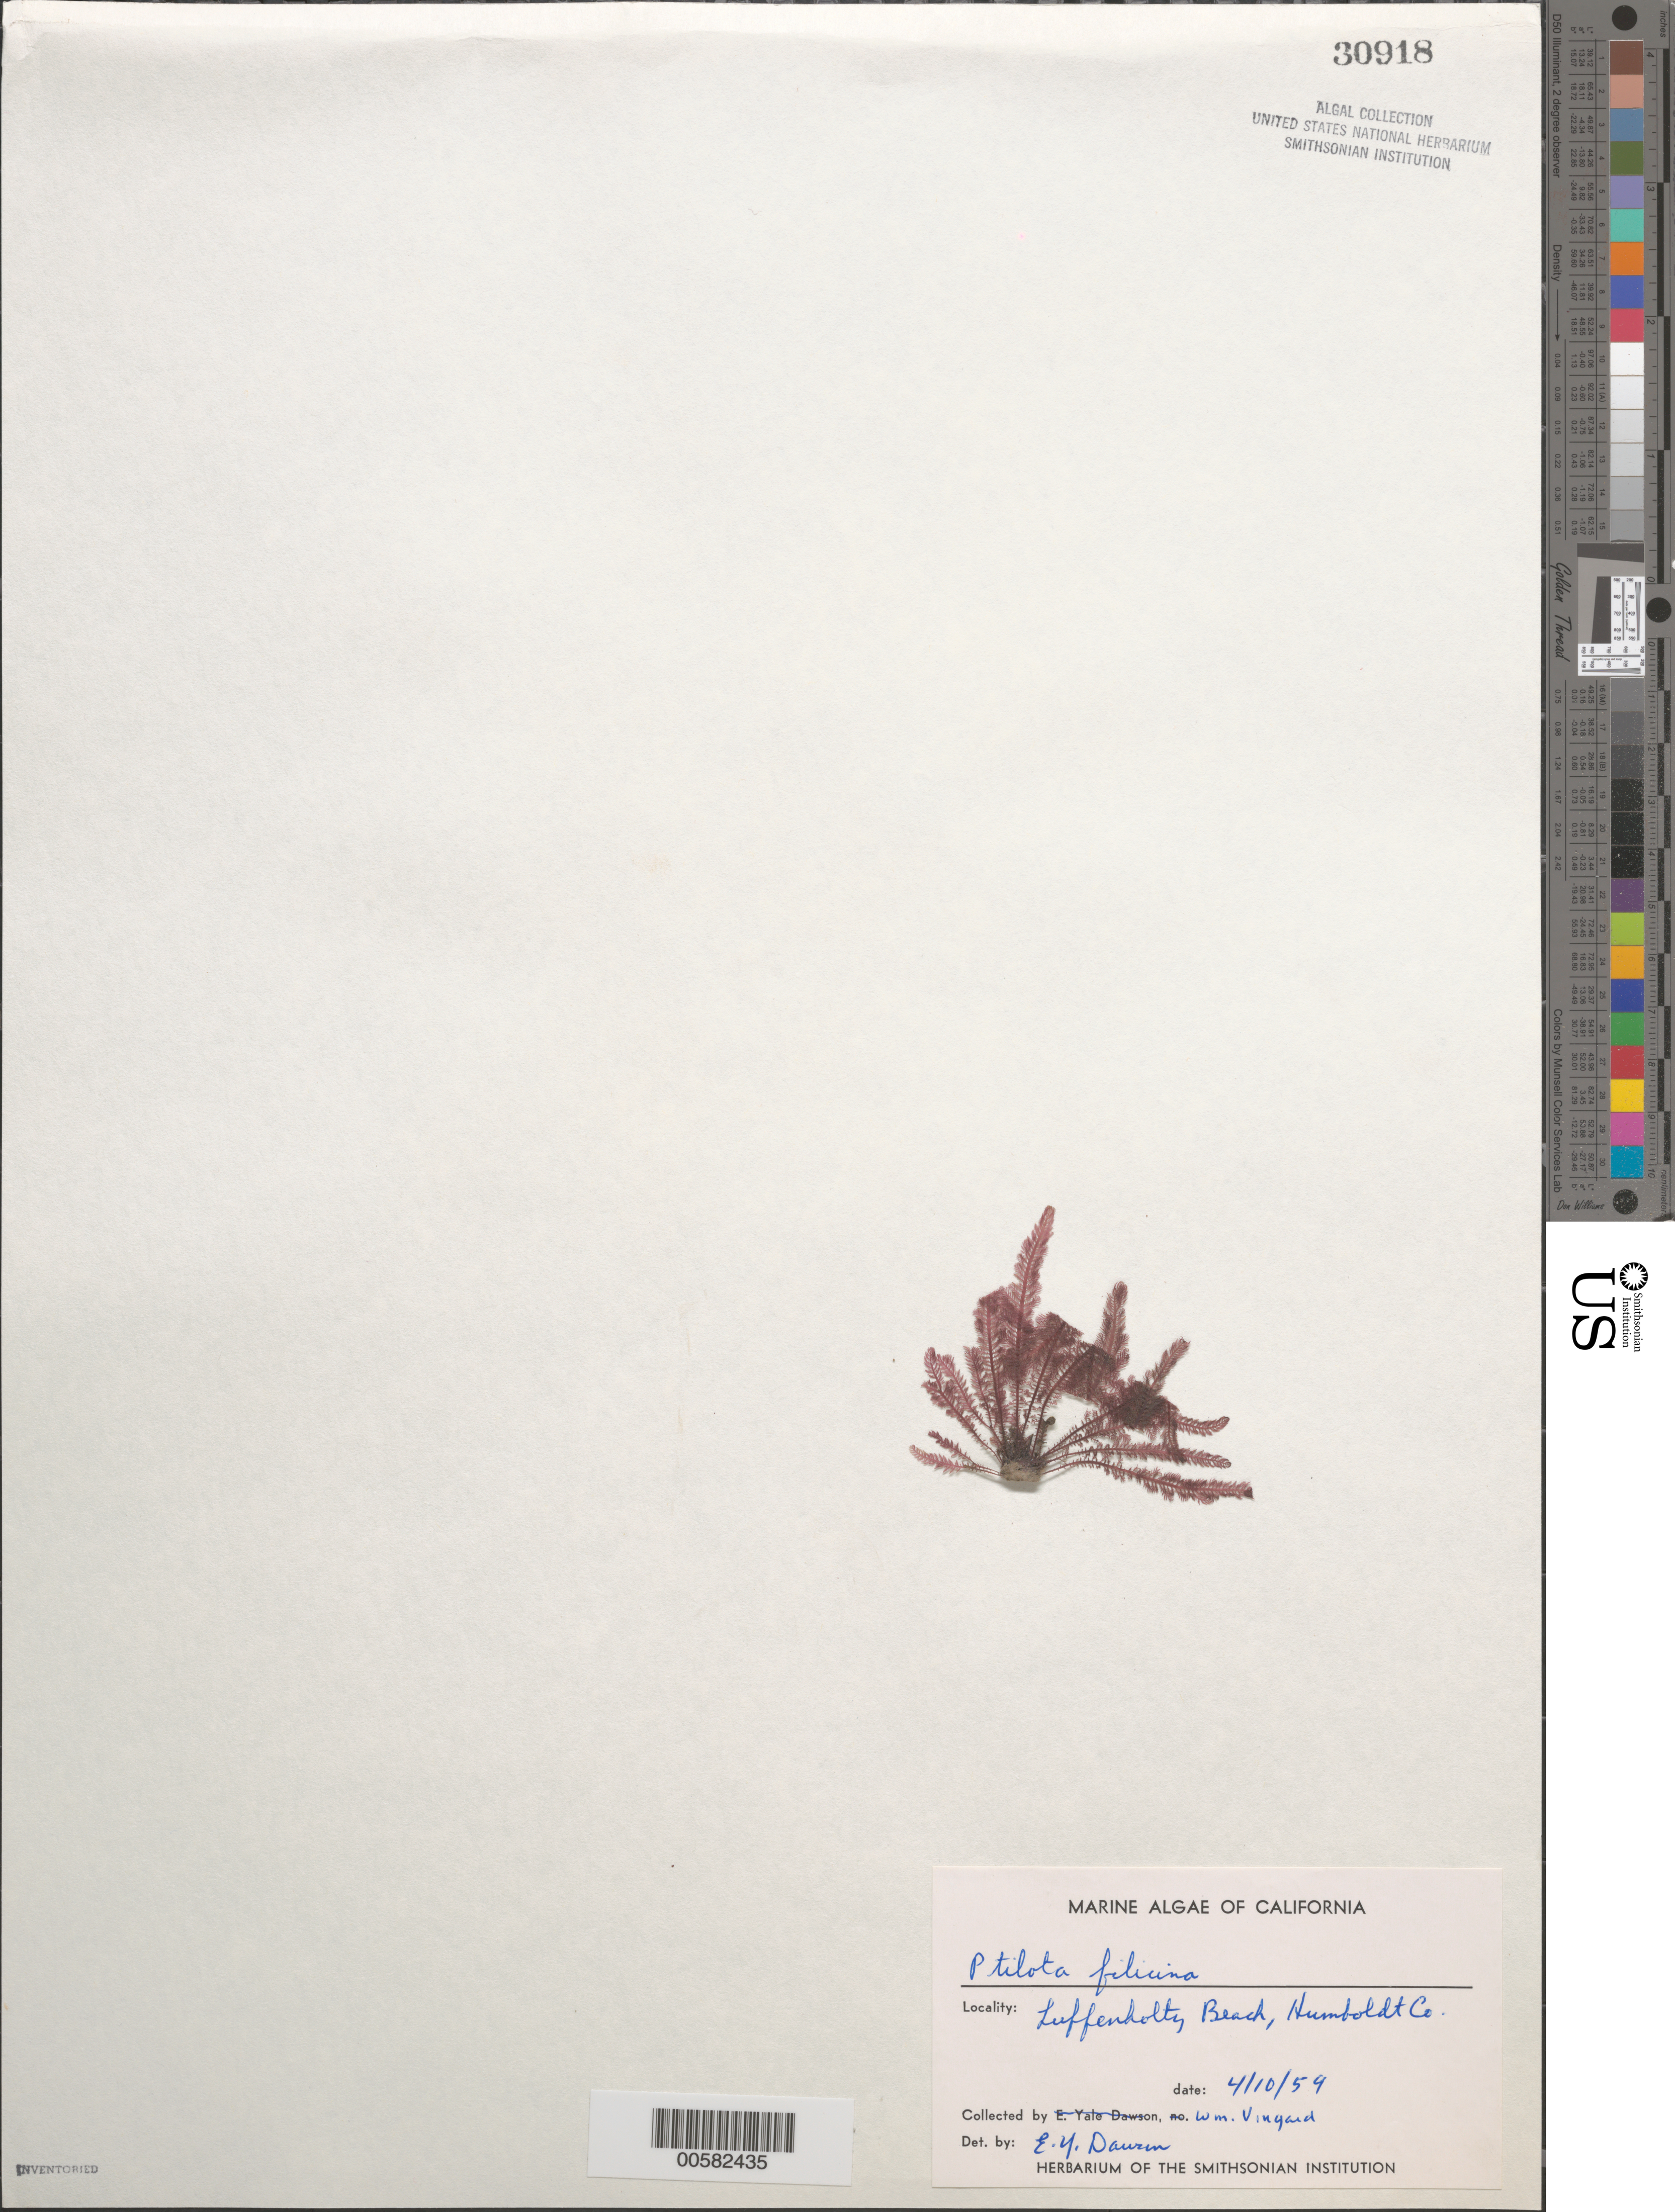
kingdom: Plantae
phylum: Rhodophyta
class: Florideophyceae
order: Ceramiales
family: Wrangeliaceae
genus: Ptilota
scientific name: Ptilota filicina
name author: J. Agardh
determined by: Dawson, E. Y.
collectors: W. Vineyard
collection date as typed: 10 Apr 1959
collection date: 1959-04-10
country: United States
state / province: California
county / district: Humboldt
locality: Luffenholtz Beach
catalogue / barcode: US 30918